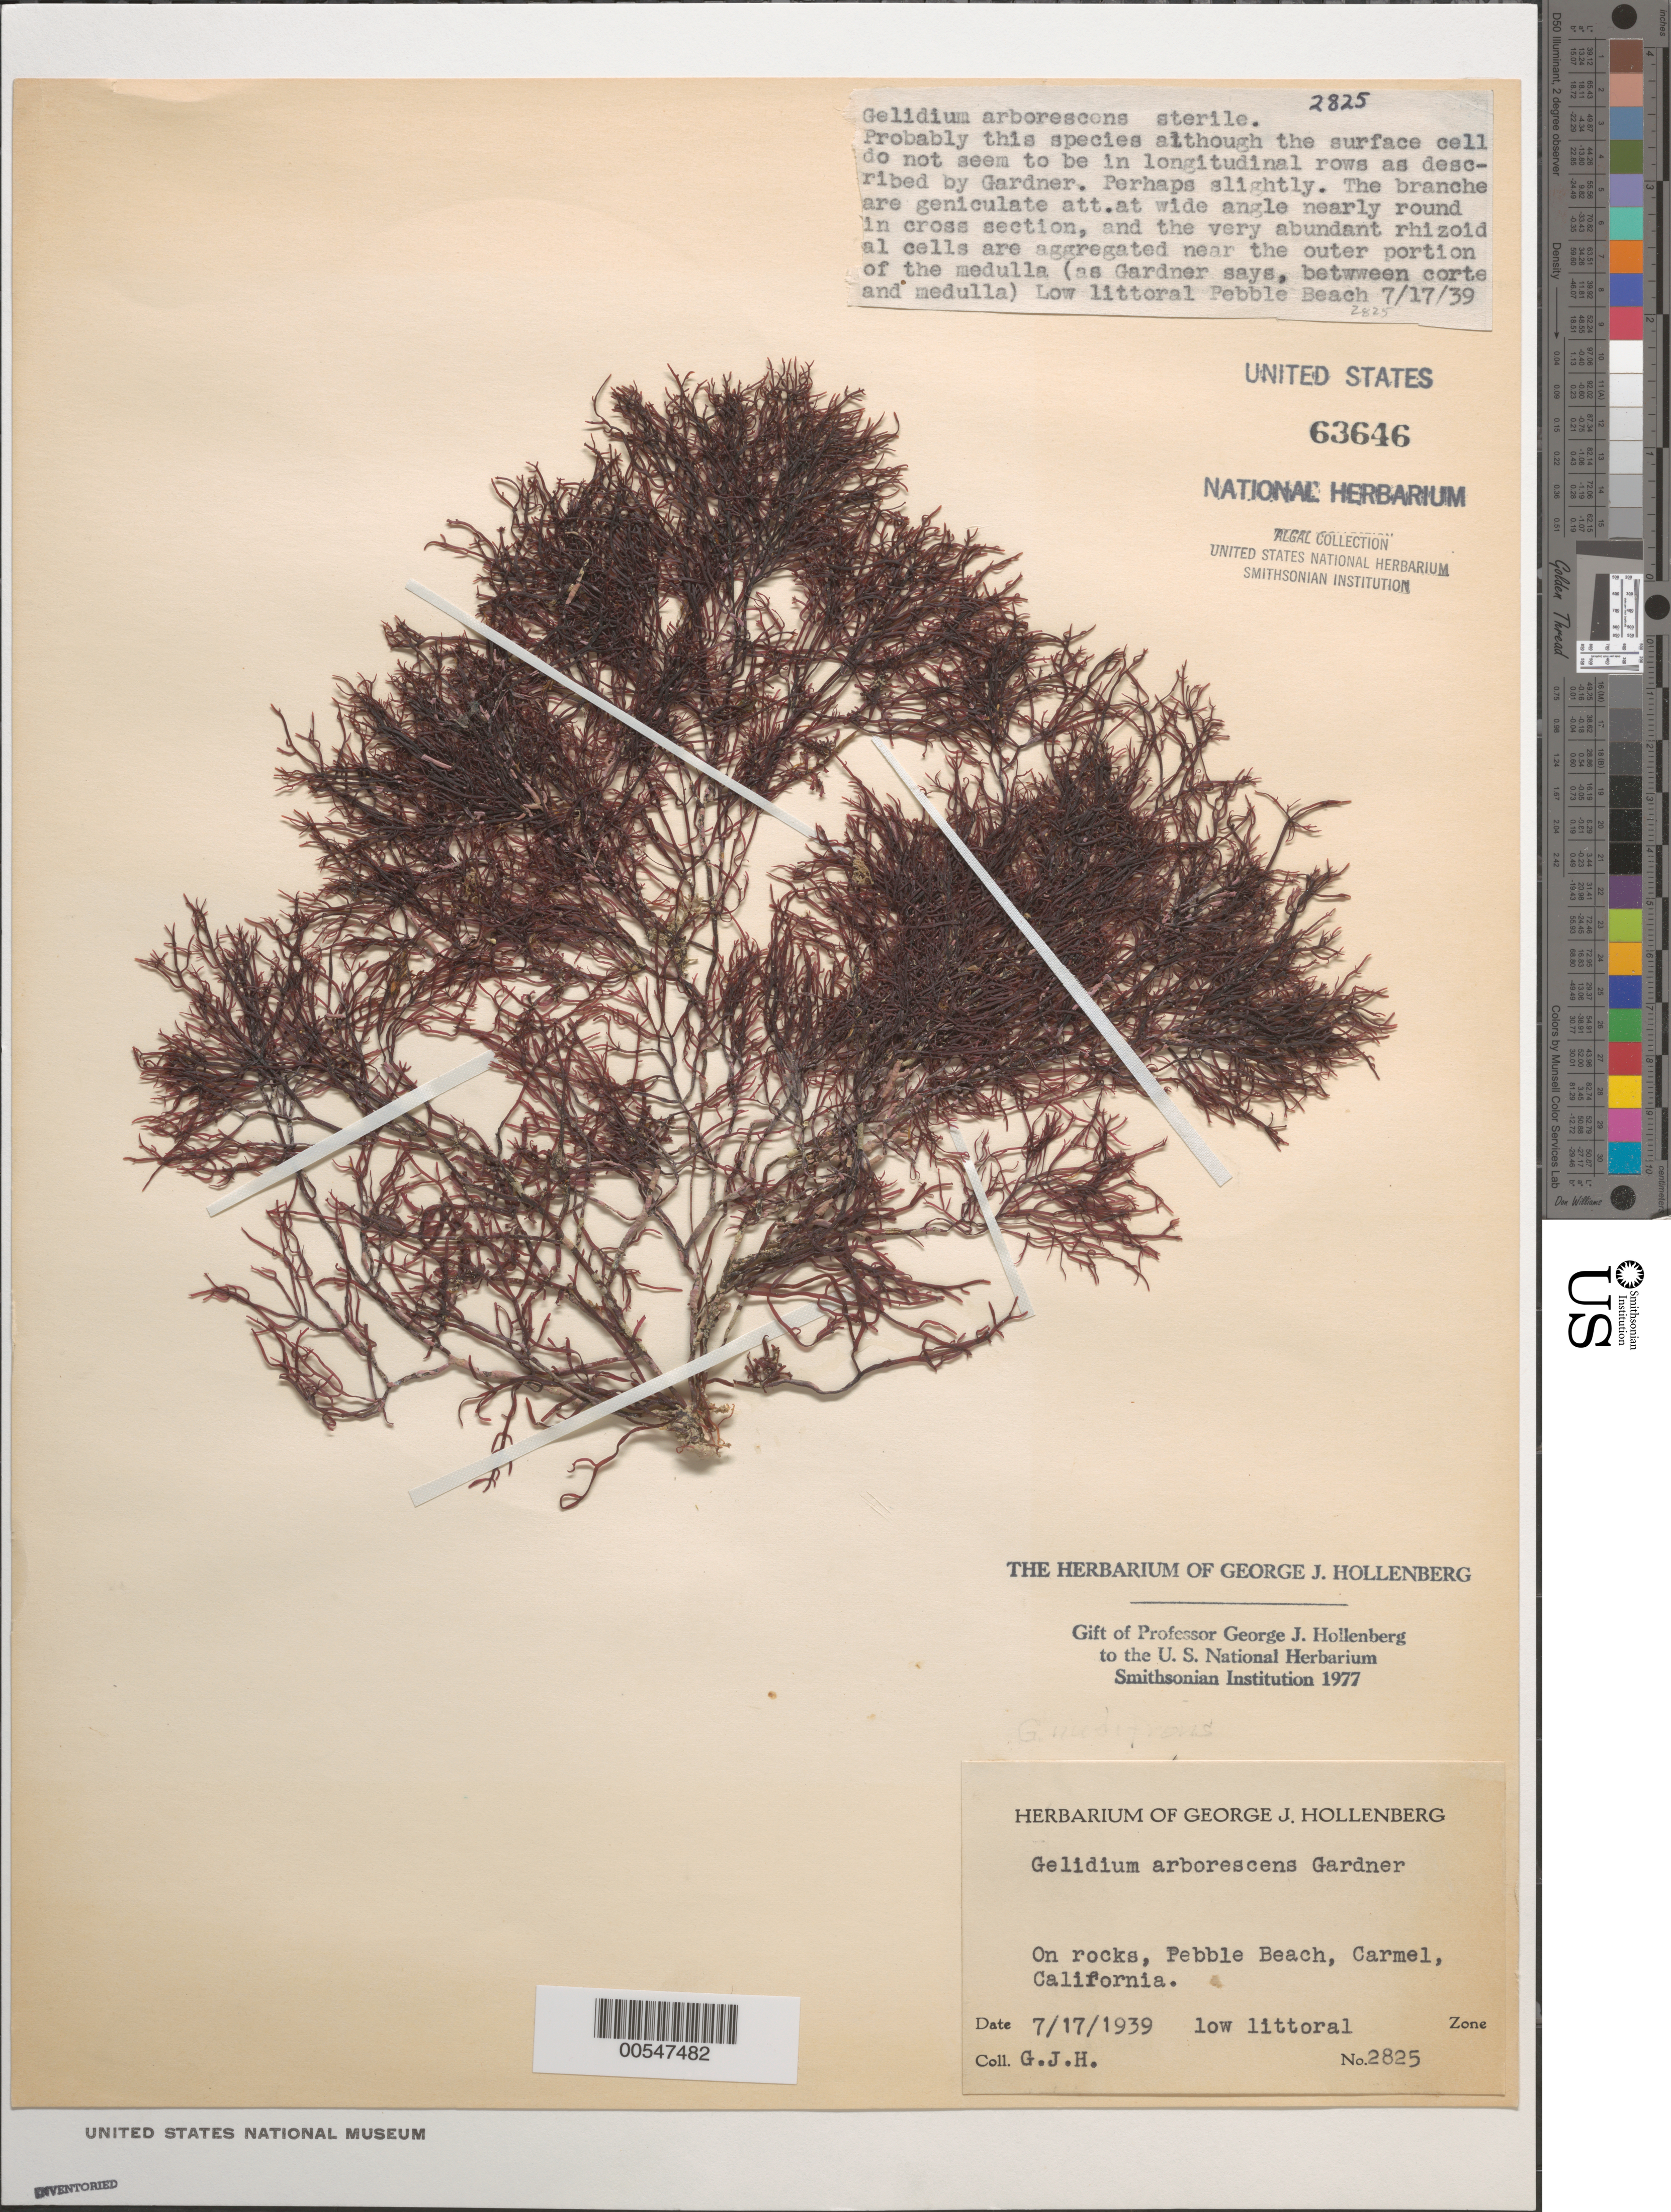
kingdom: Plantae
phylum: Rhodophyta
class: Florideophyceae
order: Gelidiales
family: Gelidiaceae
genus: Gelidium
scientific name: Gelidium arborescens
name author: N.L. Gardner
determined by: Hollenberg, George J.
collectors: G. Hollenberg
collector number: GJH 2825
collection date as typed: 17 Jul 1939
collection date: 1939-07-17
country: United States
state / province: California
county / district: Monterey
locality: Pebble Beach, Carmel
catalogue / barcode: US 63646